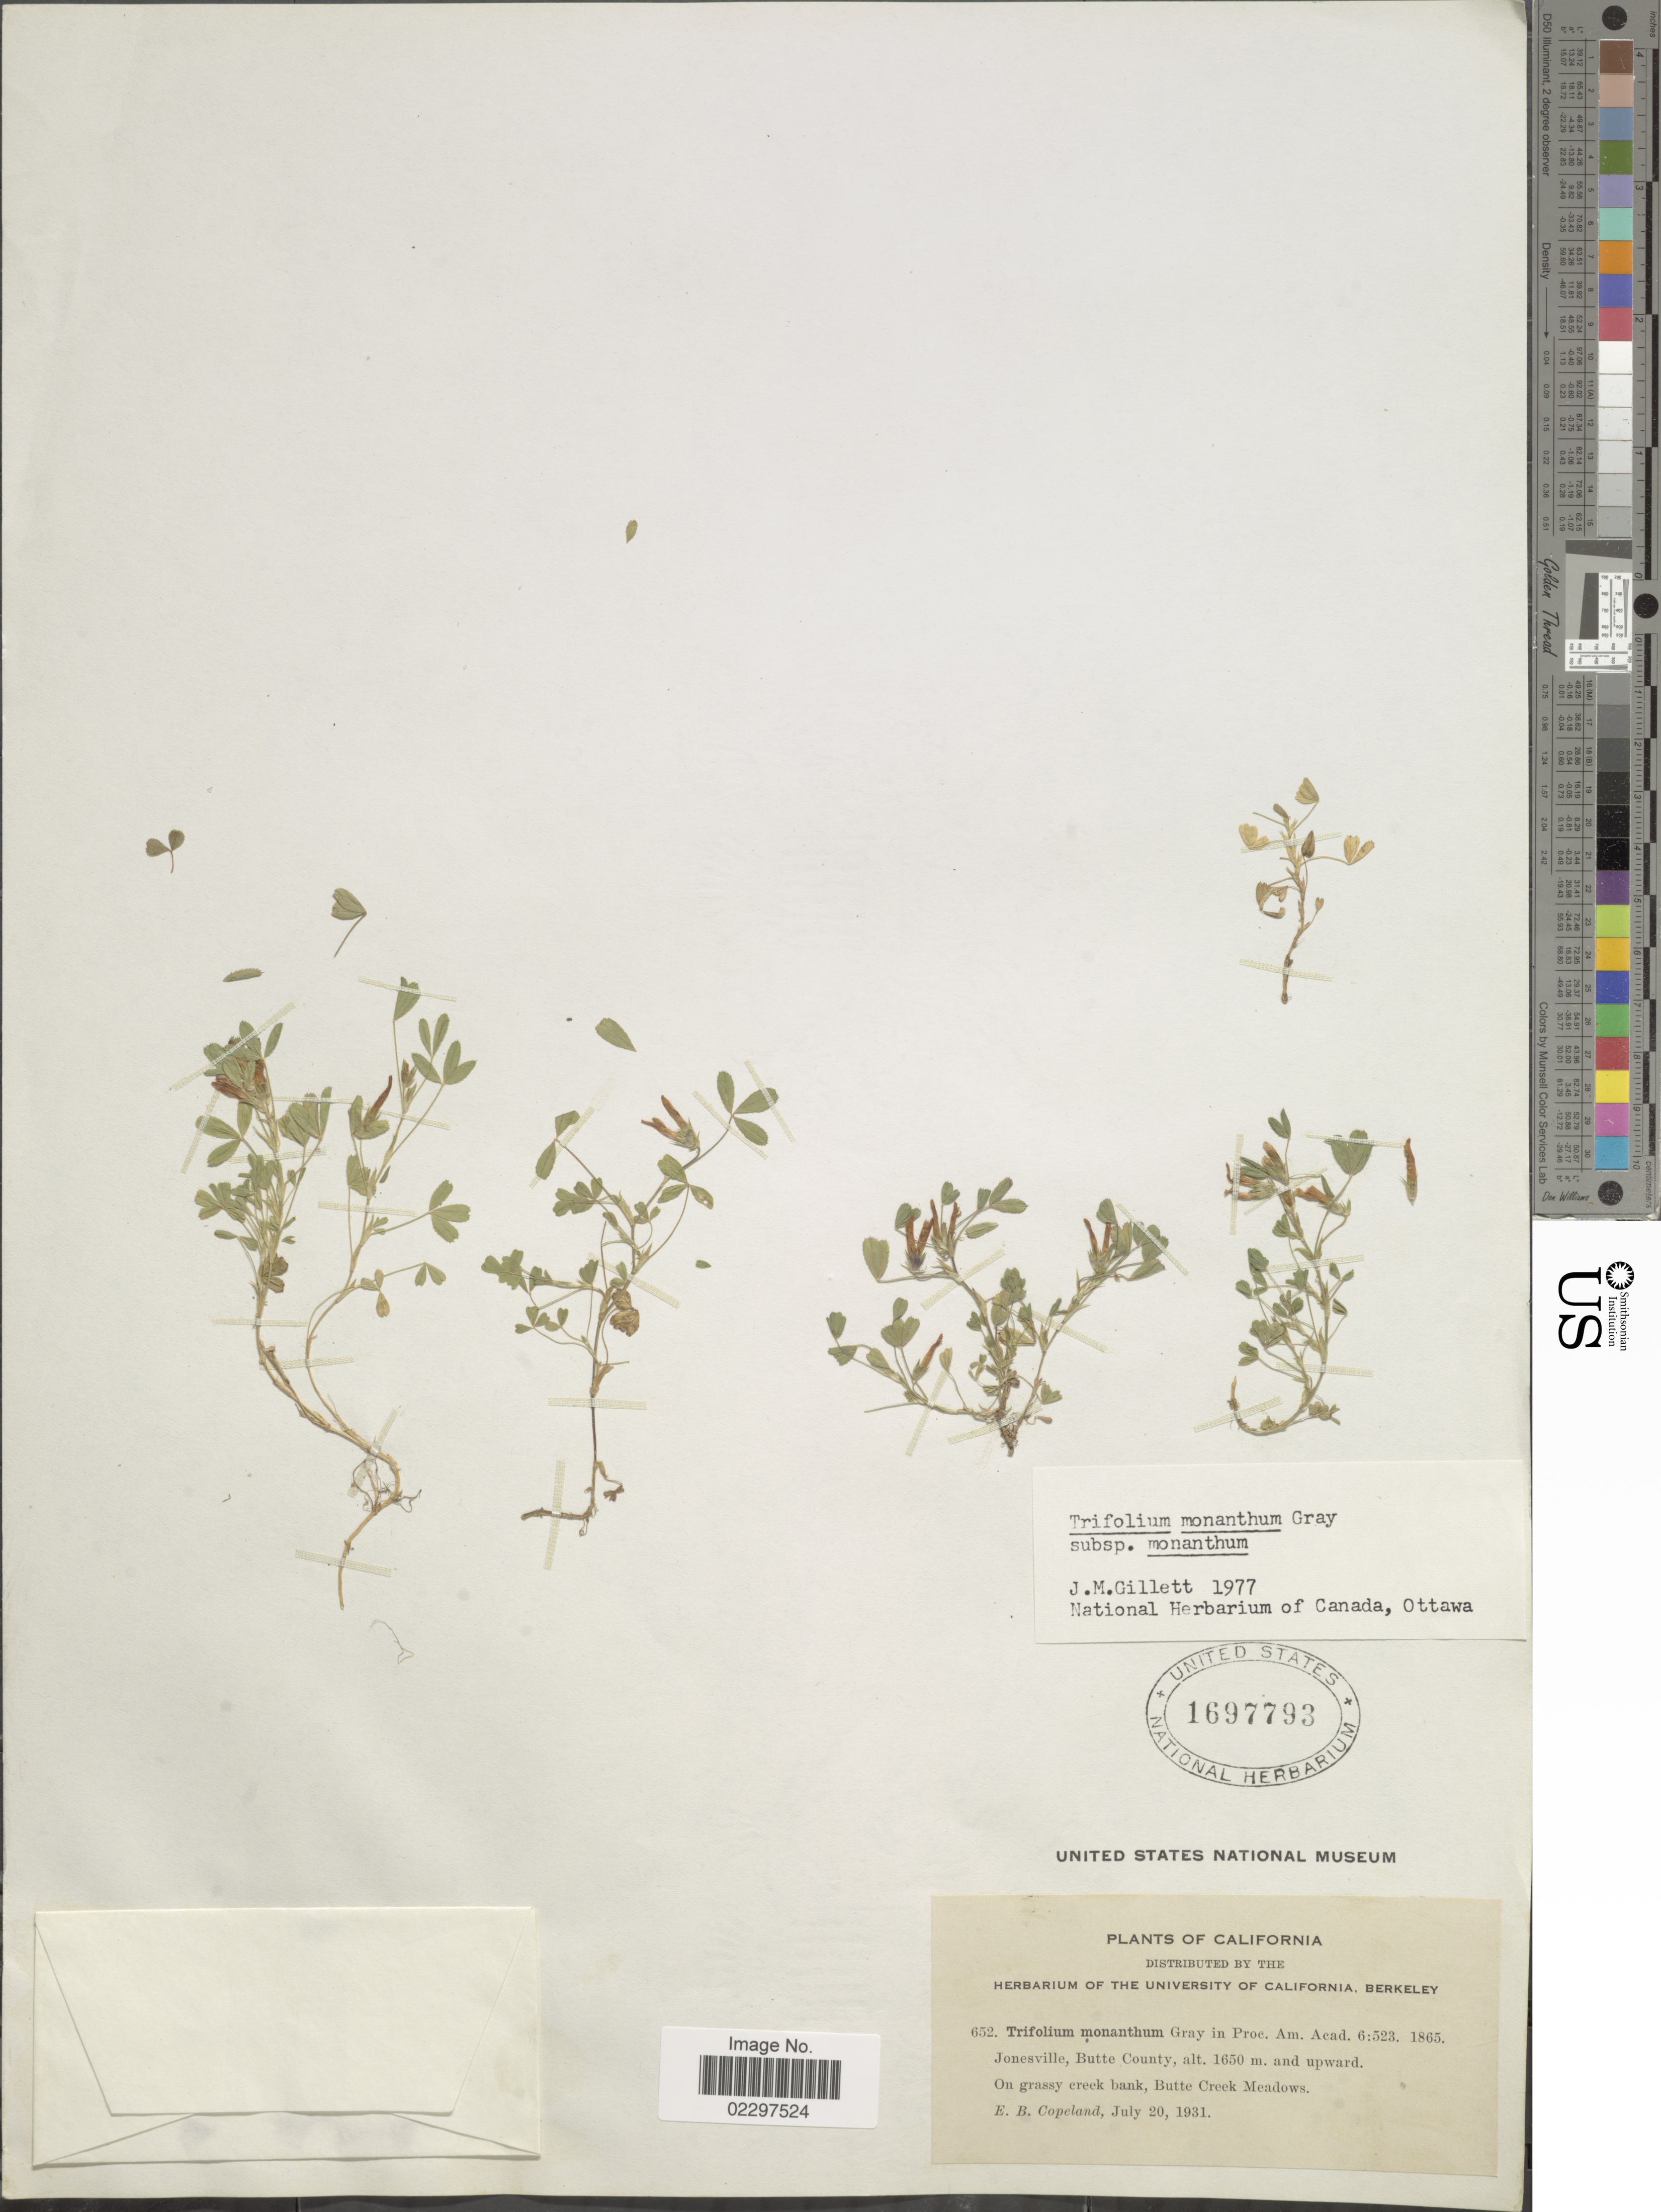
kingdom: Plantae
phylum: Tracheophyta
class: Magnoliopsida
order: Fabales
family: Fabaceae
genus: Trifolium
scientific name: Trifolium monanthum subsp. monanthum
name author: A. Gray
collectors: E. B. Copeland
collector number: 652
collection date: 1931-07-20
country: United States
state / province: California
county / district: Butte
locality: Jonesville, Butte County. On grassy creek bank, Butte Creek Meadows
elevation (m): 1650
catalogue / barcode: US 1697793